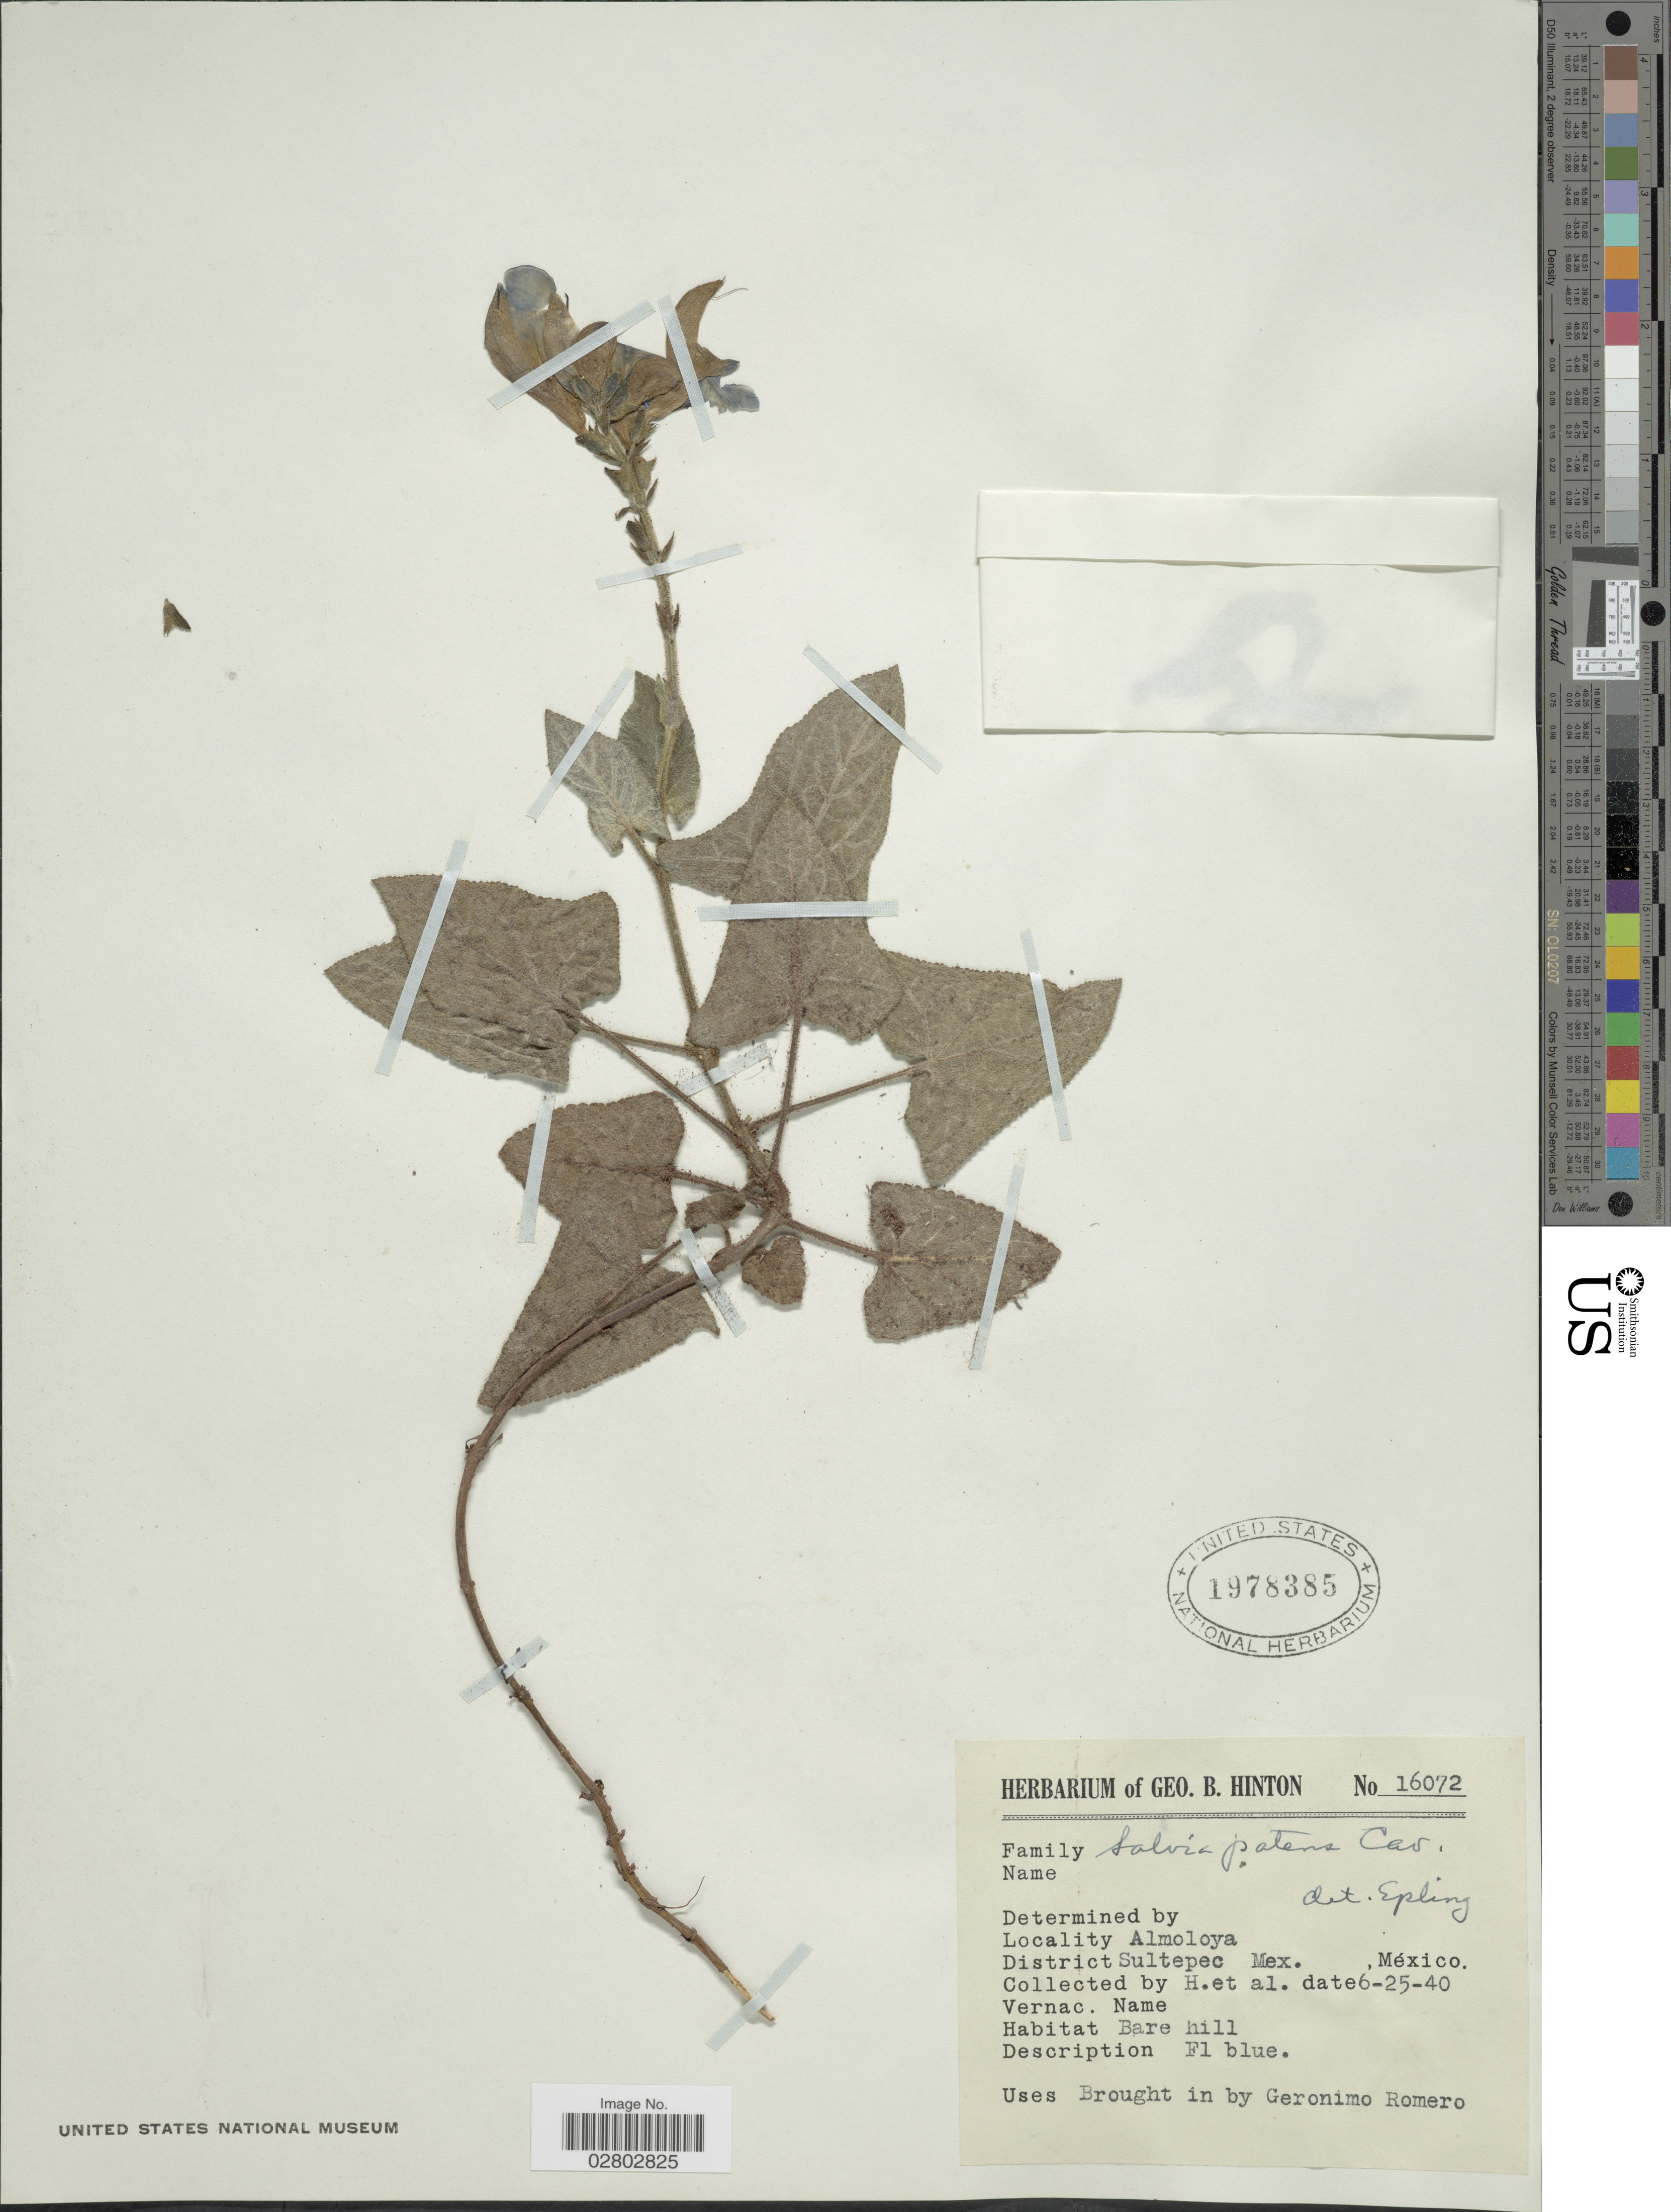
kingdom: Plantae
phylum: Tracheophyta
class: Magnoliopsida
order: Lamiales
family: Lamiaceae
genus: Salvia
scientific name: Salvia patens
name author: Cav.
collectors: G. B. Hinton & et al.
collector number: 16072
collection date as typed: Transcribed d/m/y: 25/6/40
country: Mexico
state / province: México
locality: Almoloya, District Sultepec Mex., México.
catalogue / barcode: US 1978385